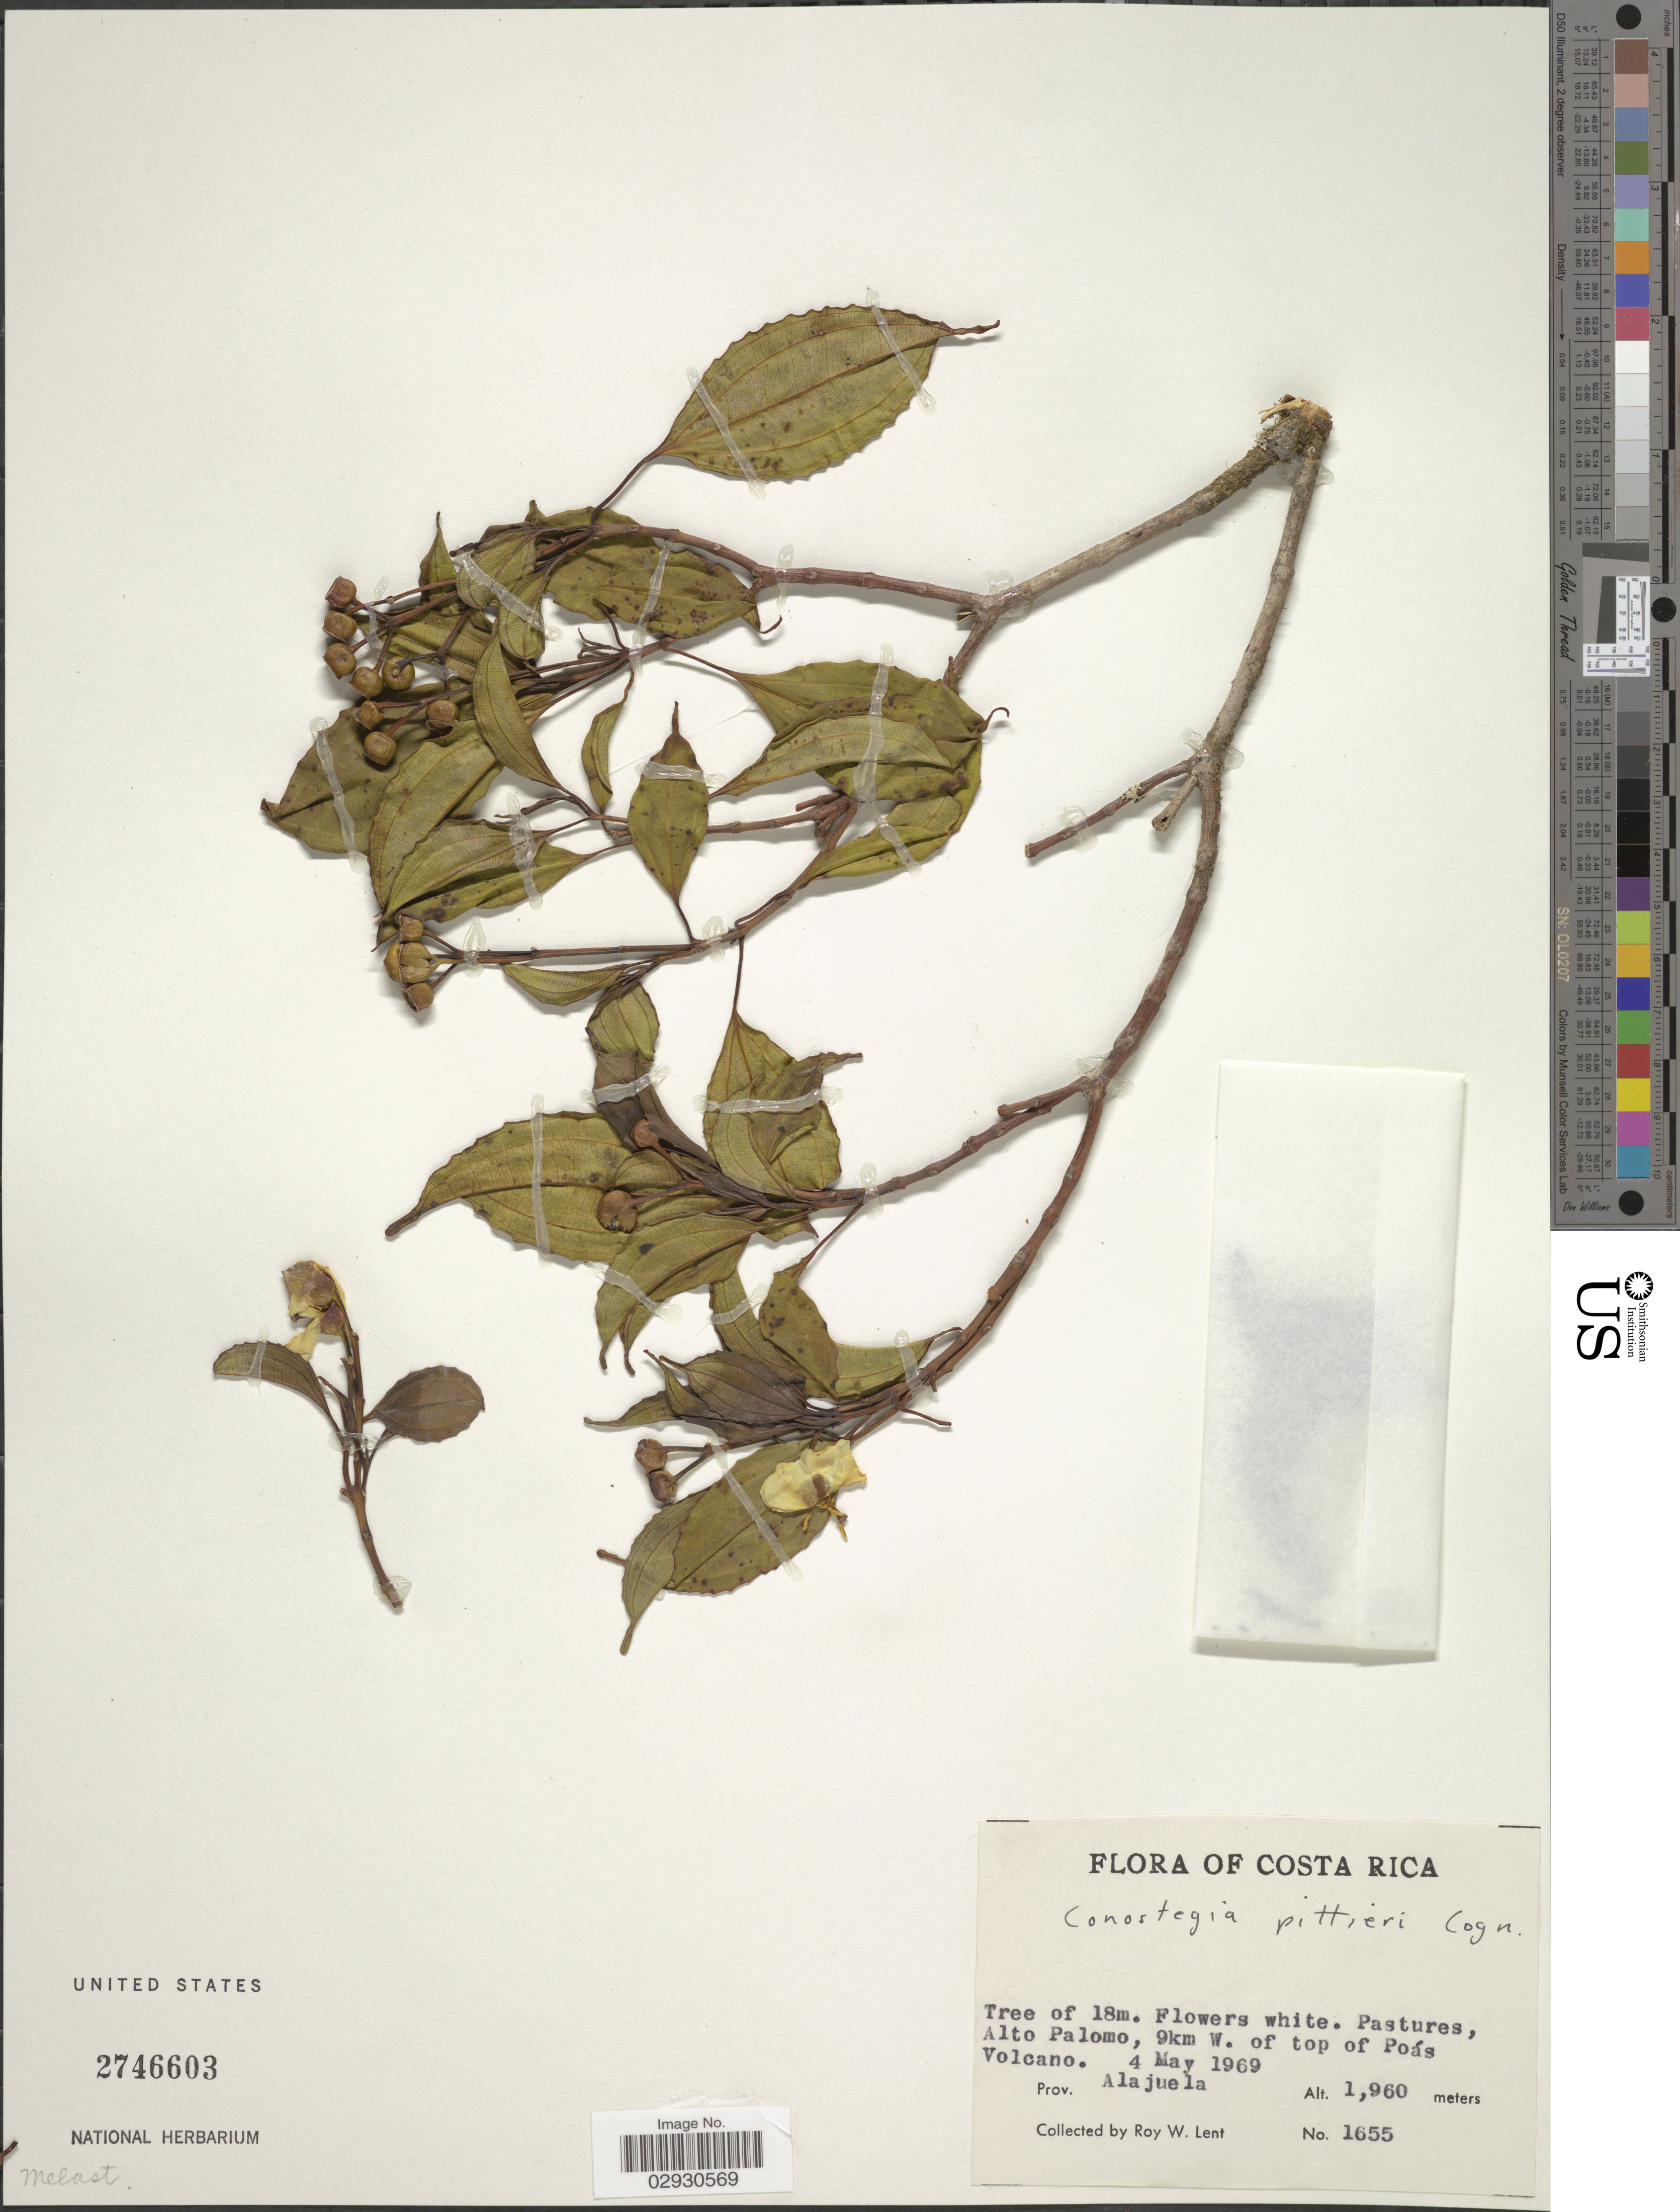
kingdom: Plantae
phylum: Tracheophyta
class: Magnoliopsida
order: Myrtales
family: Melastomataceae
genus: Conostegia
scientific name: Conostegia pittieri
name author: Cogn.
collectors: R. W. Lent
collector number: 1655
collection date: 1969-05-04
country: Costa Rica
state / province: Alajuela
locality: Pastures, Alto Palomo, 9km W. of top of Poás Volcano.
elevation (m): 1960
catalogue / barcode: US 2746603